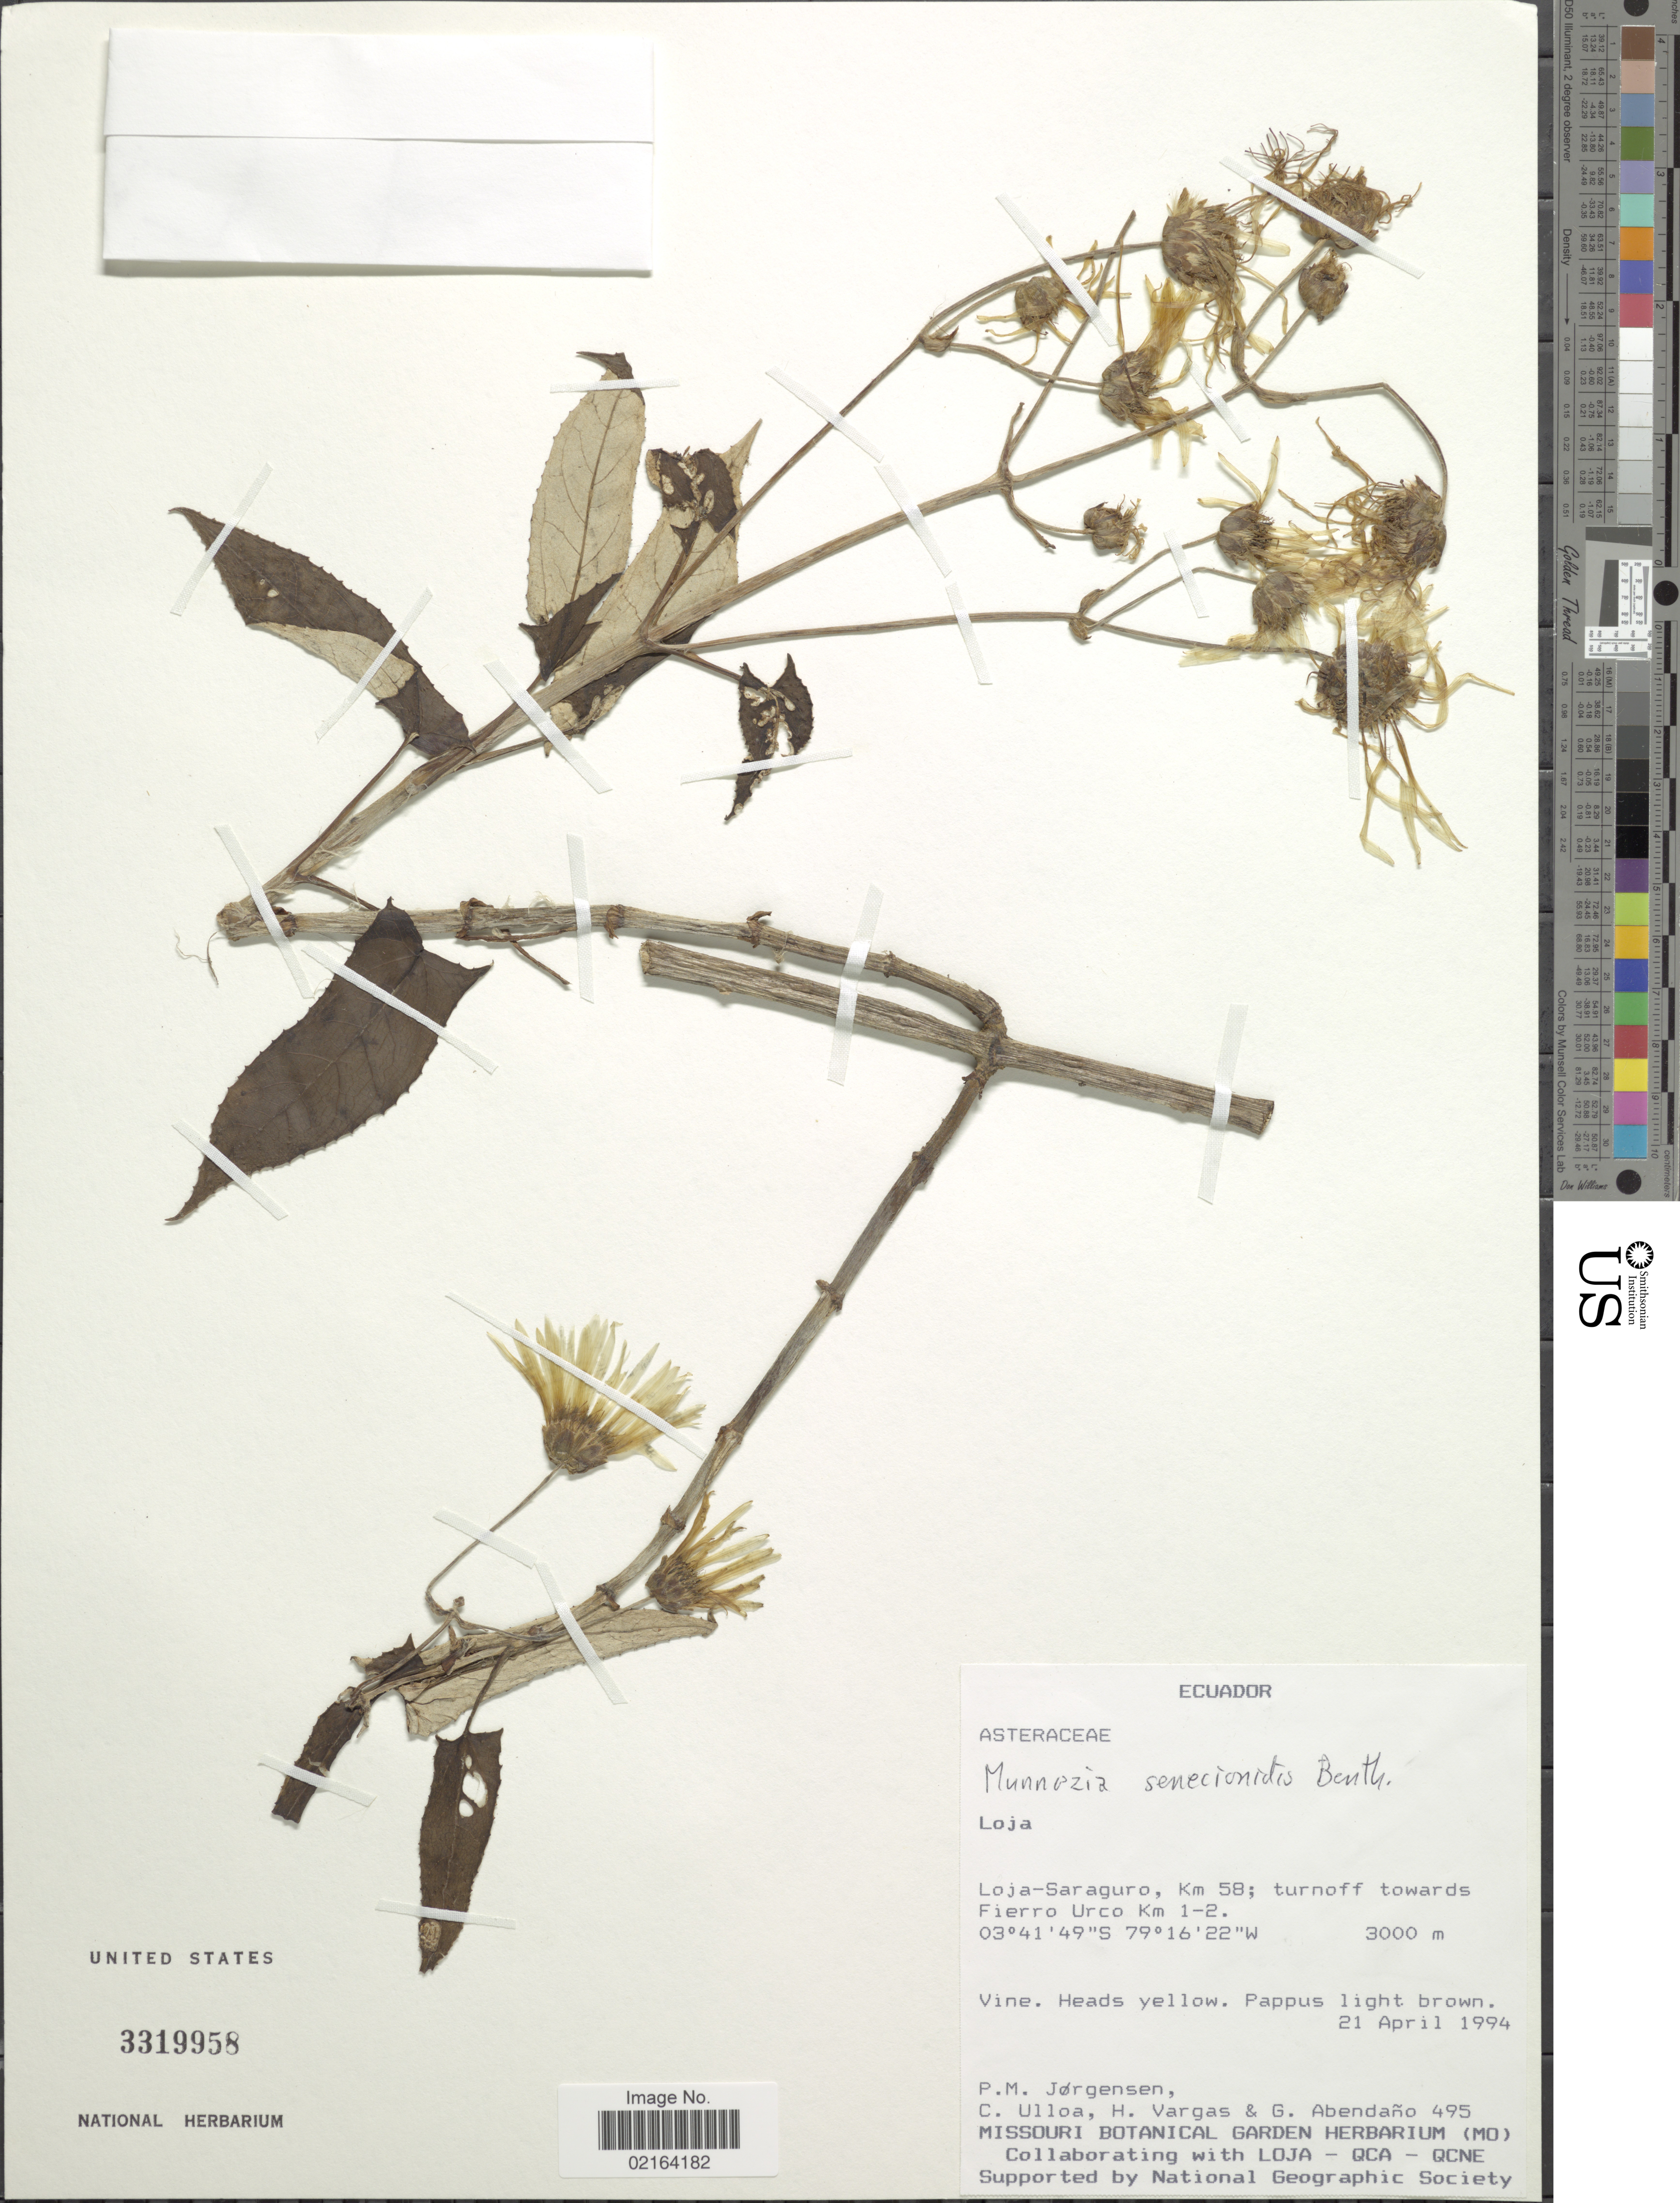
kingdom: Plantae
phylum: Tracheophyta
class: Magnoliopsida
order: Asterales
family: Asteraceae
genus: Munnozia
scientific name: Munnozia senecionidis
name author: Benth.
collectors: P. M. Jørgensen, C. Ulloa, H. Vargas & G. Abendaño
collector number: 495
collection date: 1994-04-21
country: Ecuador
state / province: Loja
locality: Loja, Loja-Saraguro, Km 85, turnoff towards Fierro Urco Km 1-2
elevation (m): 3000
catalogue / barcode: US 3319958